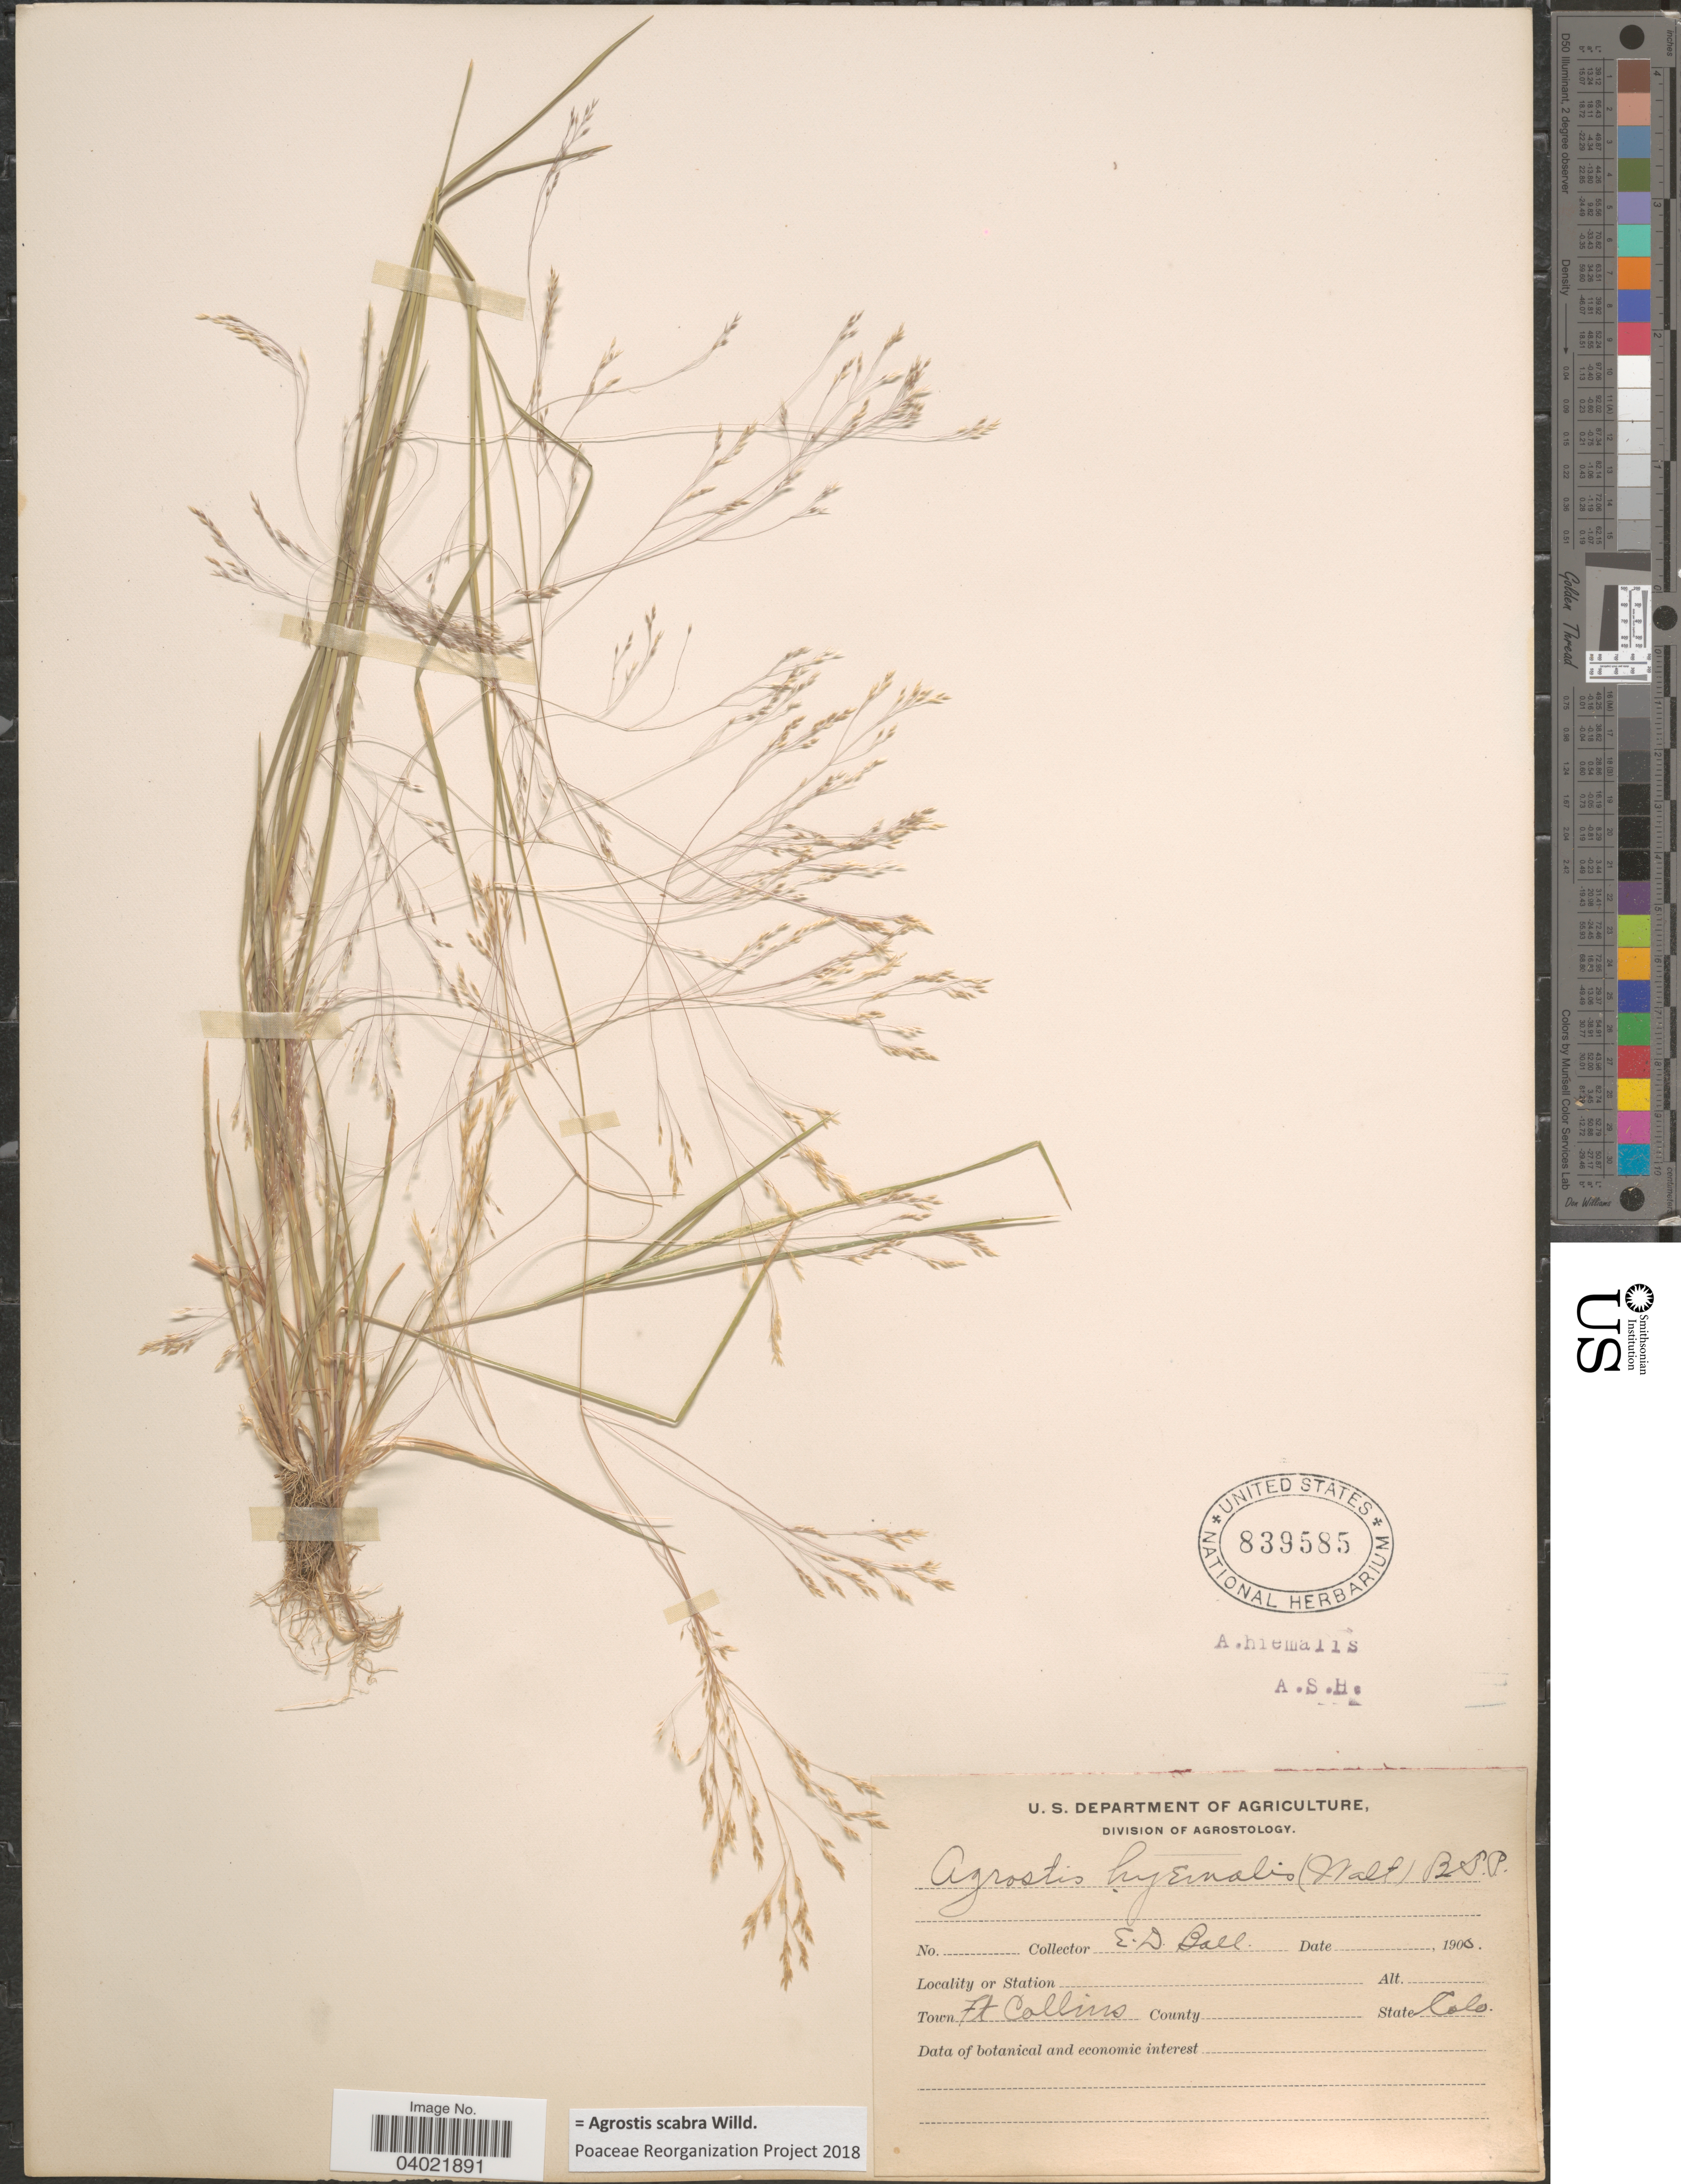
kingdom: Plantae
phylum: Tracheophyta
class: Liliopsida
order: Poales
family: Poaceae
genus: Agrostis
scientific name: Agrostis scabra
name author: Willd.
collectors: E. Ball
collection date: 1900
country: United States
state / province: Colorado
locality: Town Ft Collins.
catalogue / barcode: US 839585